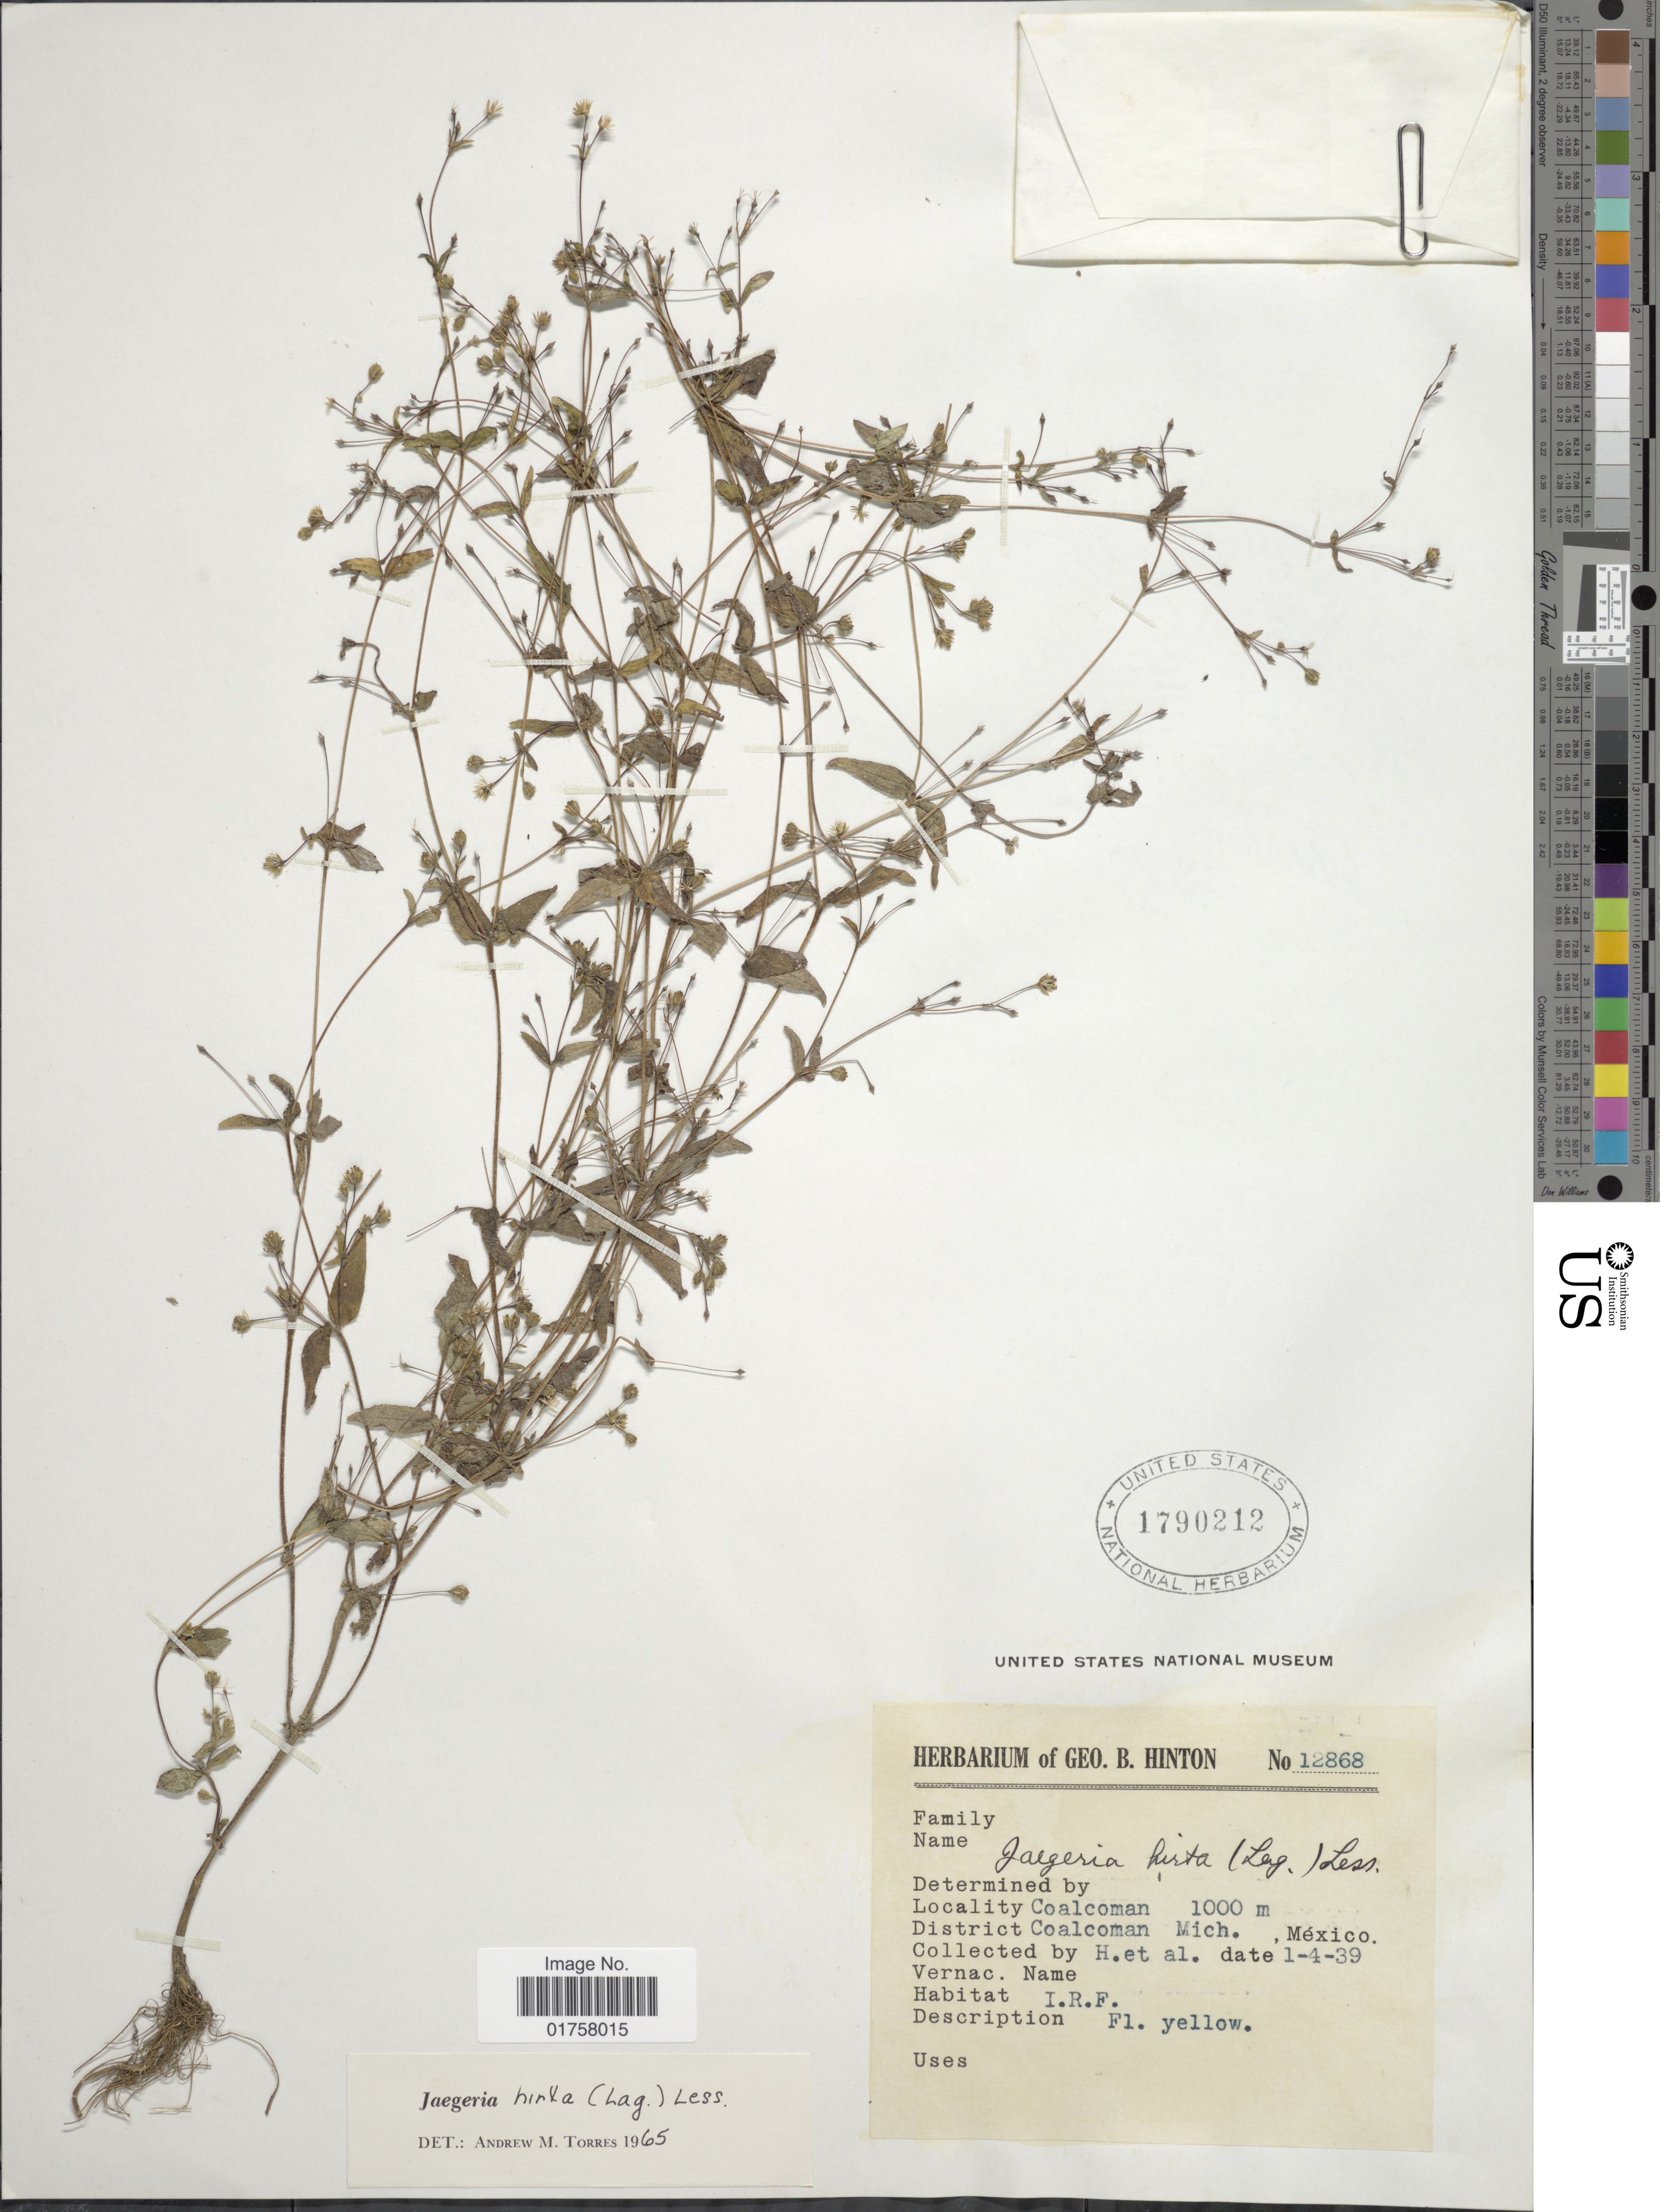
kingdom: Plantae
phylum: Tracheophyta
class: Magnoliopsida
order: Asterales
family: Asteraceae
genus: Jaegeria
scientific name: Jaegeria hirta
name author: (Lag.) Less.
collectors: G. B. Hinton & et al.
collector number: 12868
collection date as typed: Transcribed d/m/y: 4/1/39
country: Mexico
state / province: Michoacán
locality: Coalcoman, Distr. Coalcoman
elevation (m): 1000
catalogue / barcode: US 1790212